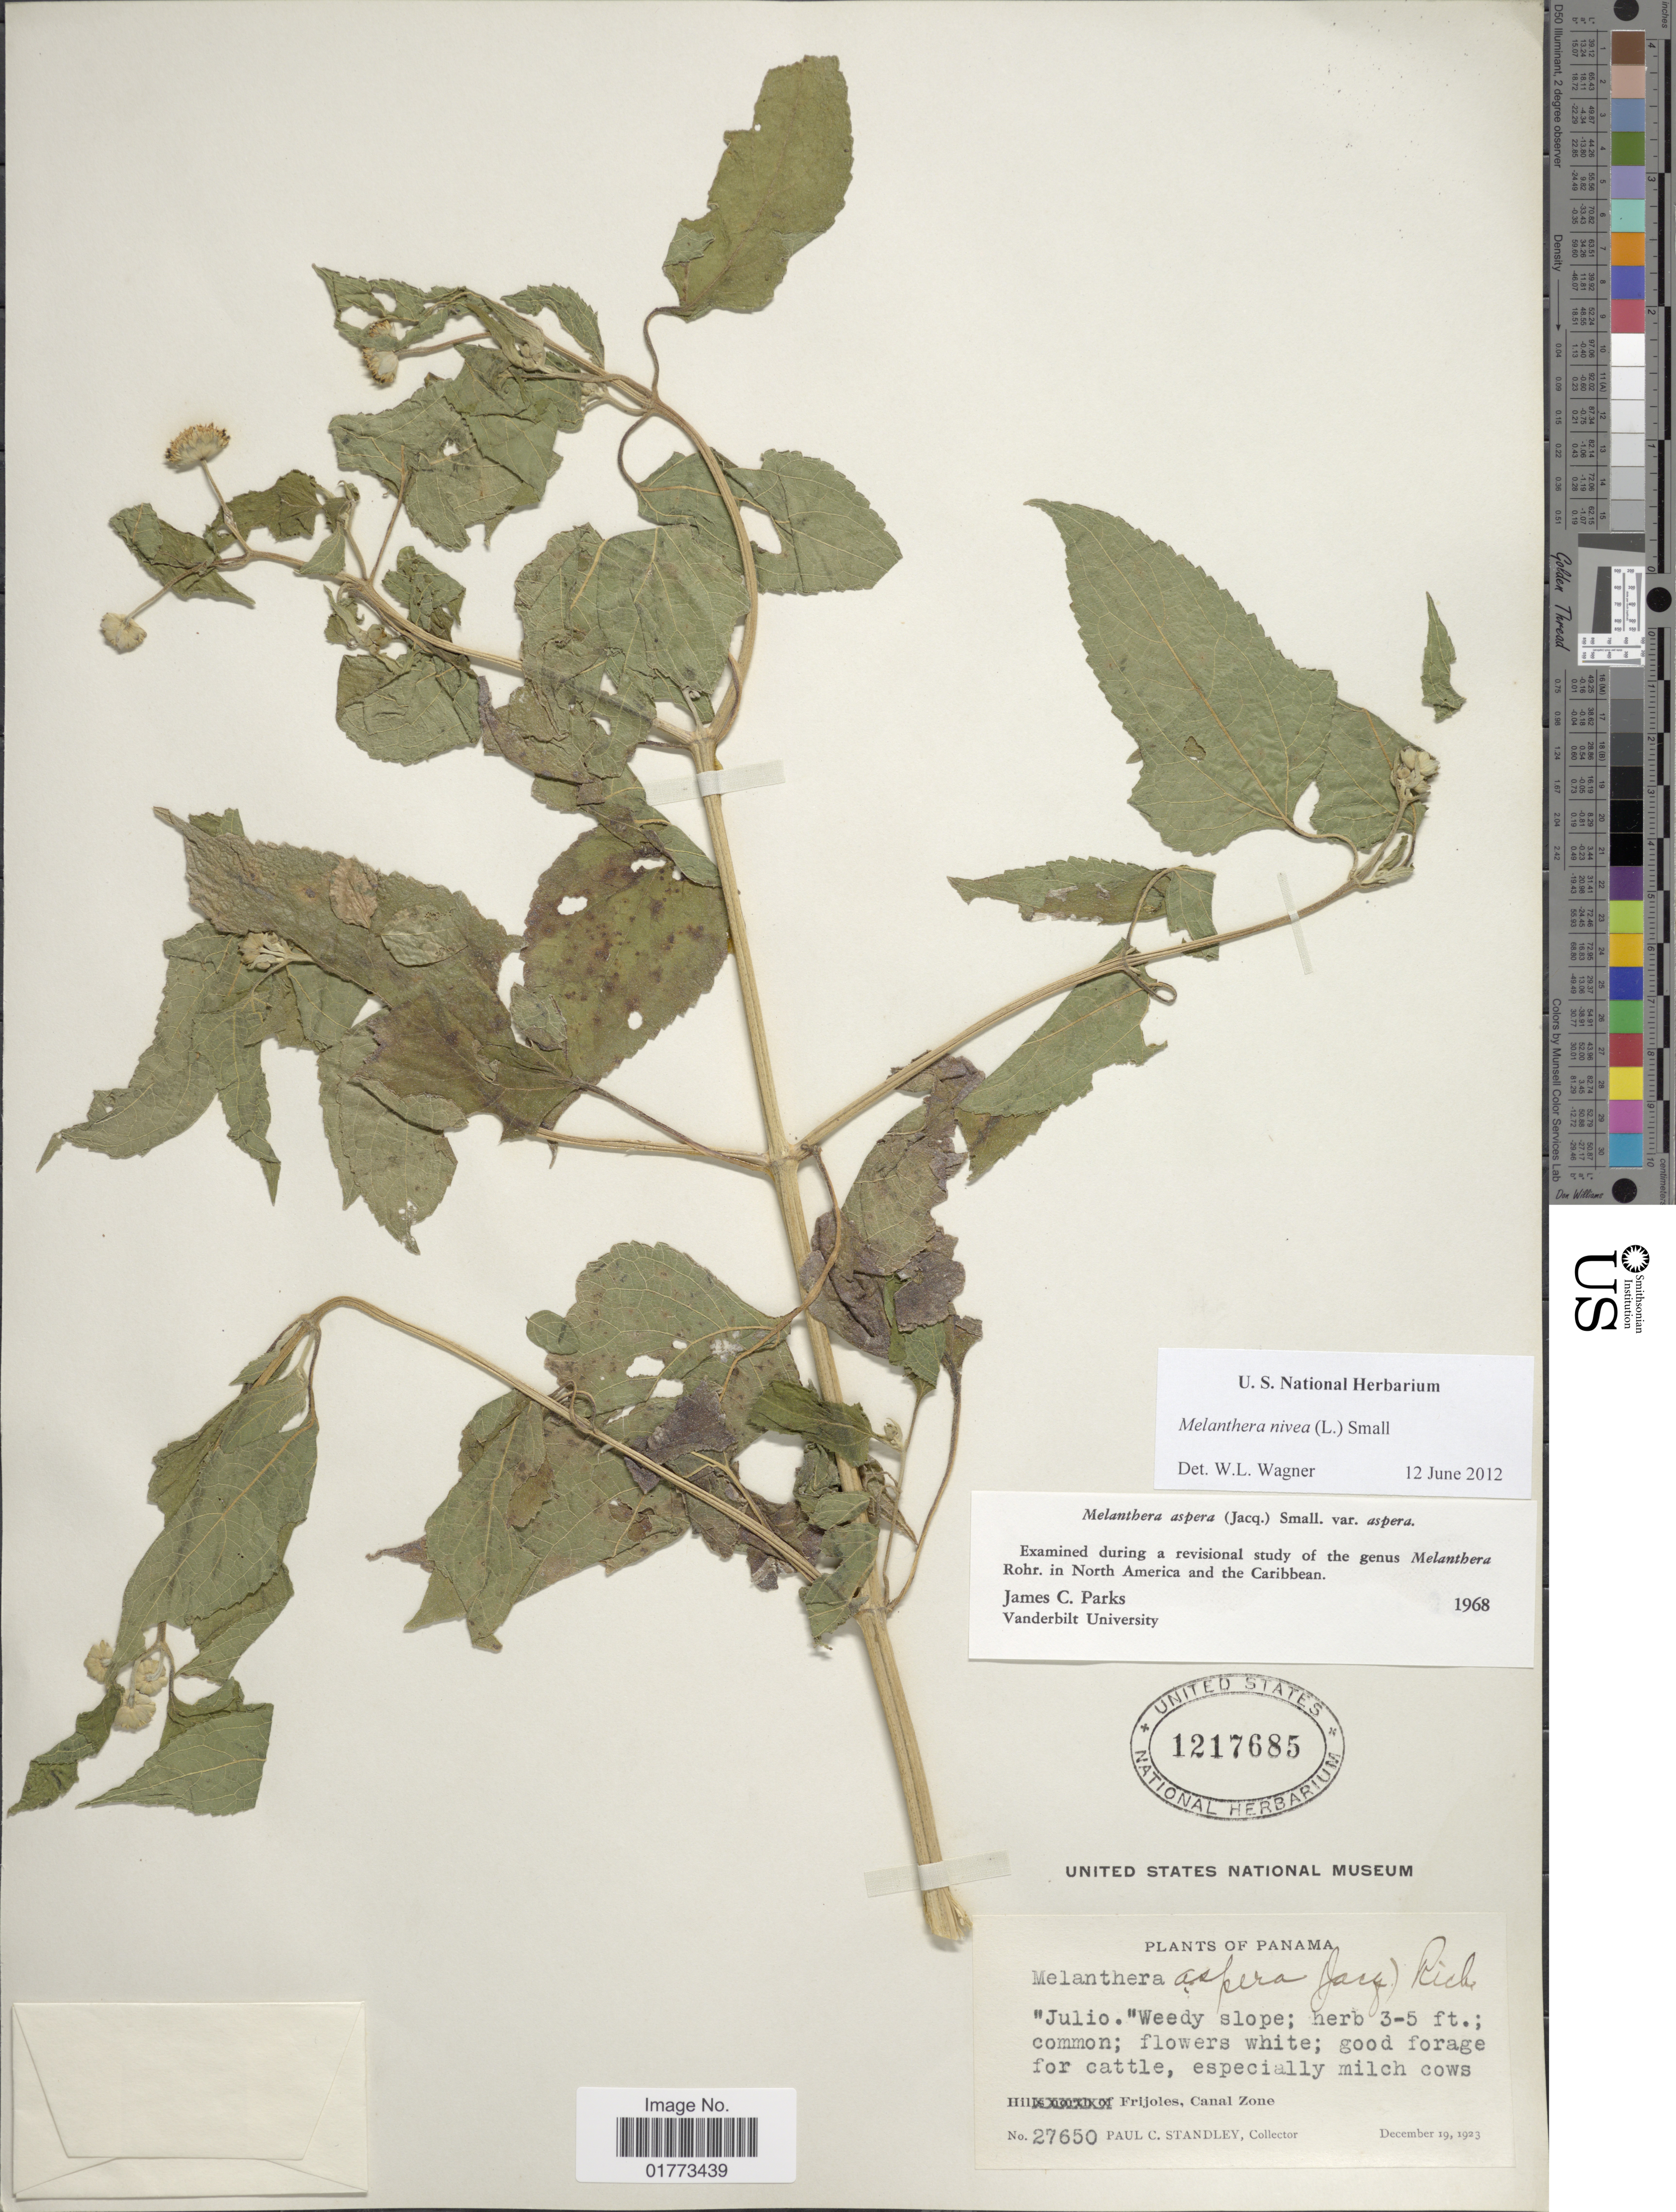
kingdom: Plantae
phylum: Tracheophyta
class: Magnoliopsida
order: Asterales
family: Asteraceae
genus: Melanthera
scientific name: Melanthera nivea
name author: (L.) Small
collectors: P. C. Standley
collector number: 27650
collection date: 1923-12-19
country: Panama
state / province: Colón / Panamá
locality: Frijoles, Canal Zone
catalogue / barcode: US 1217685